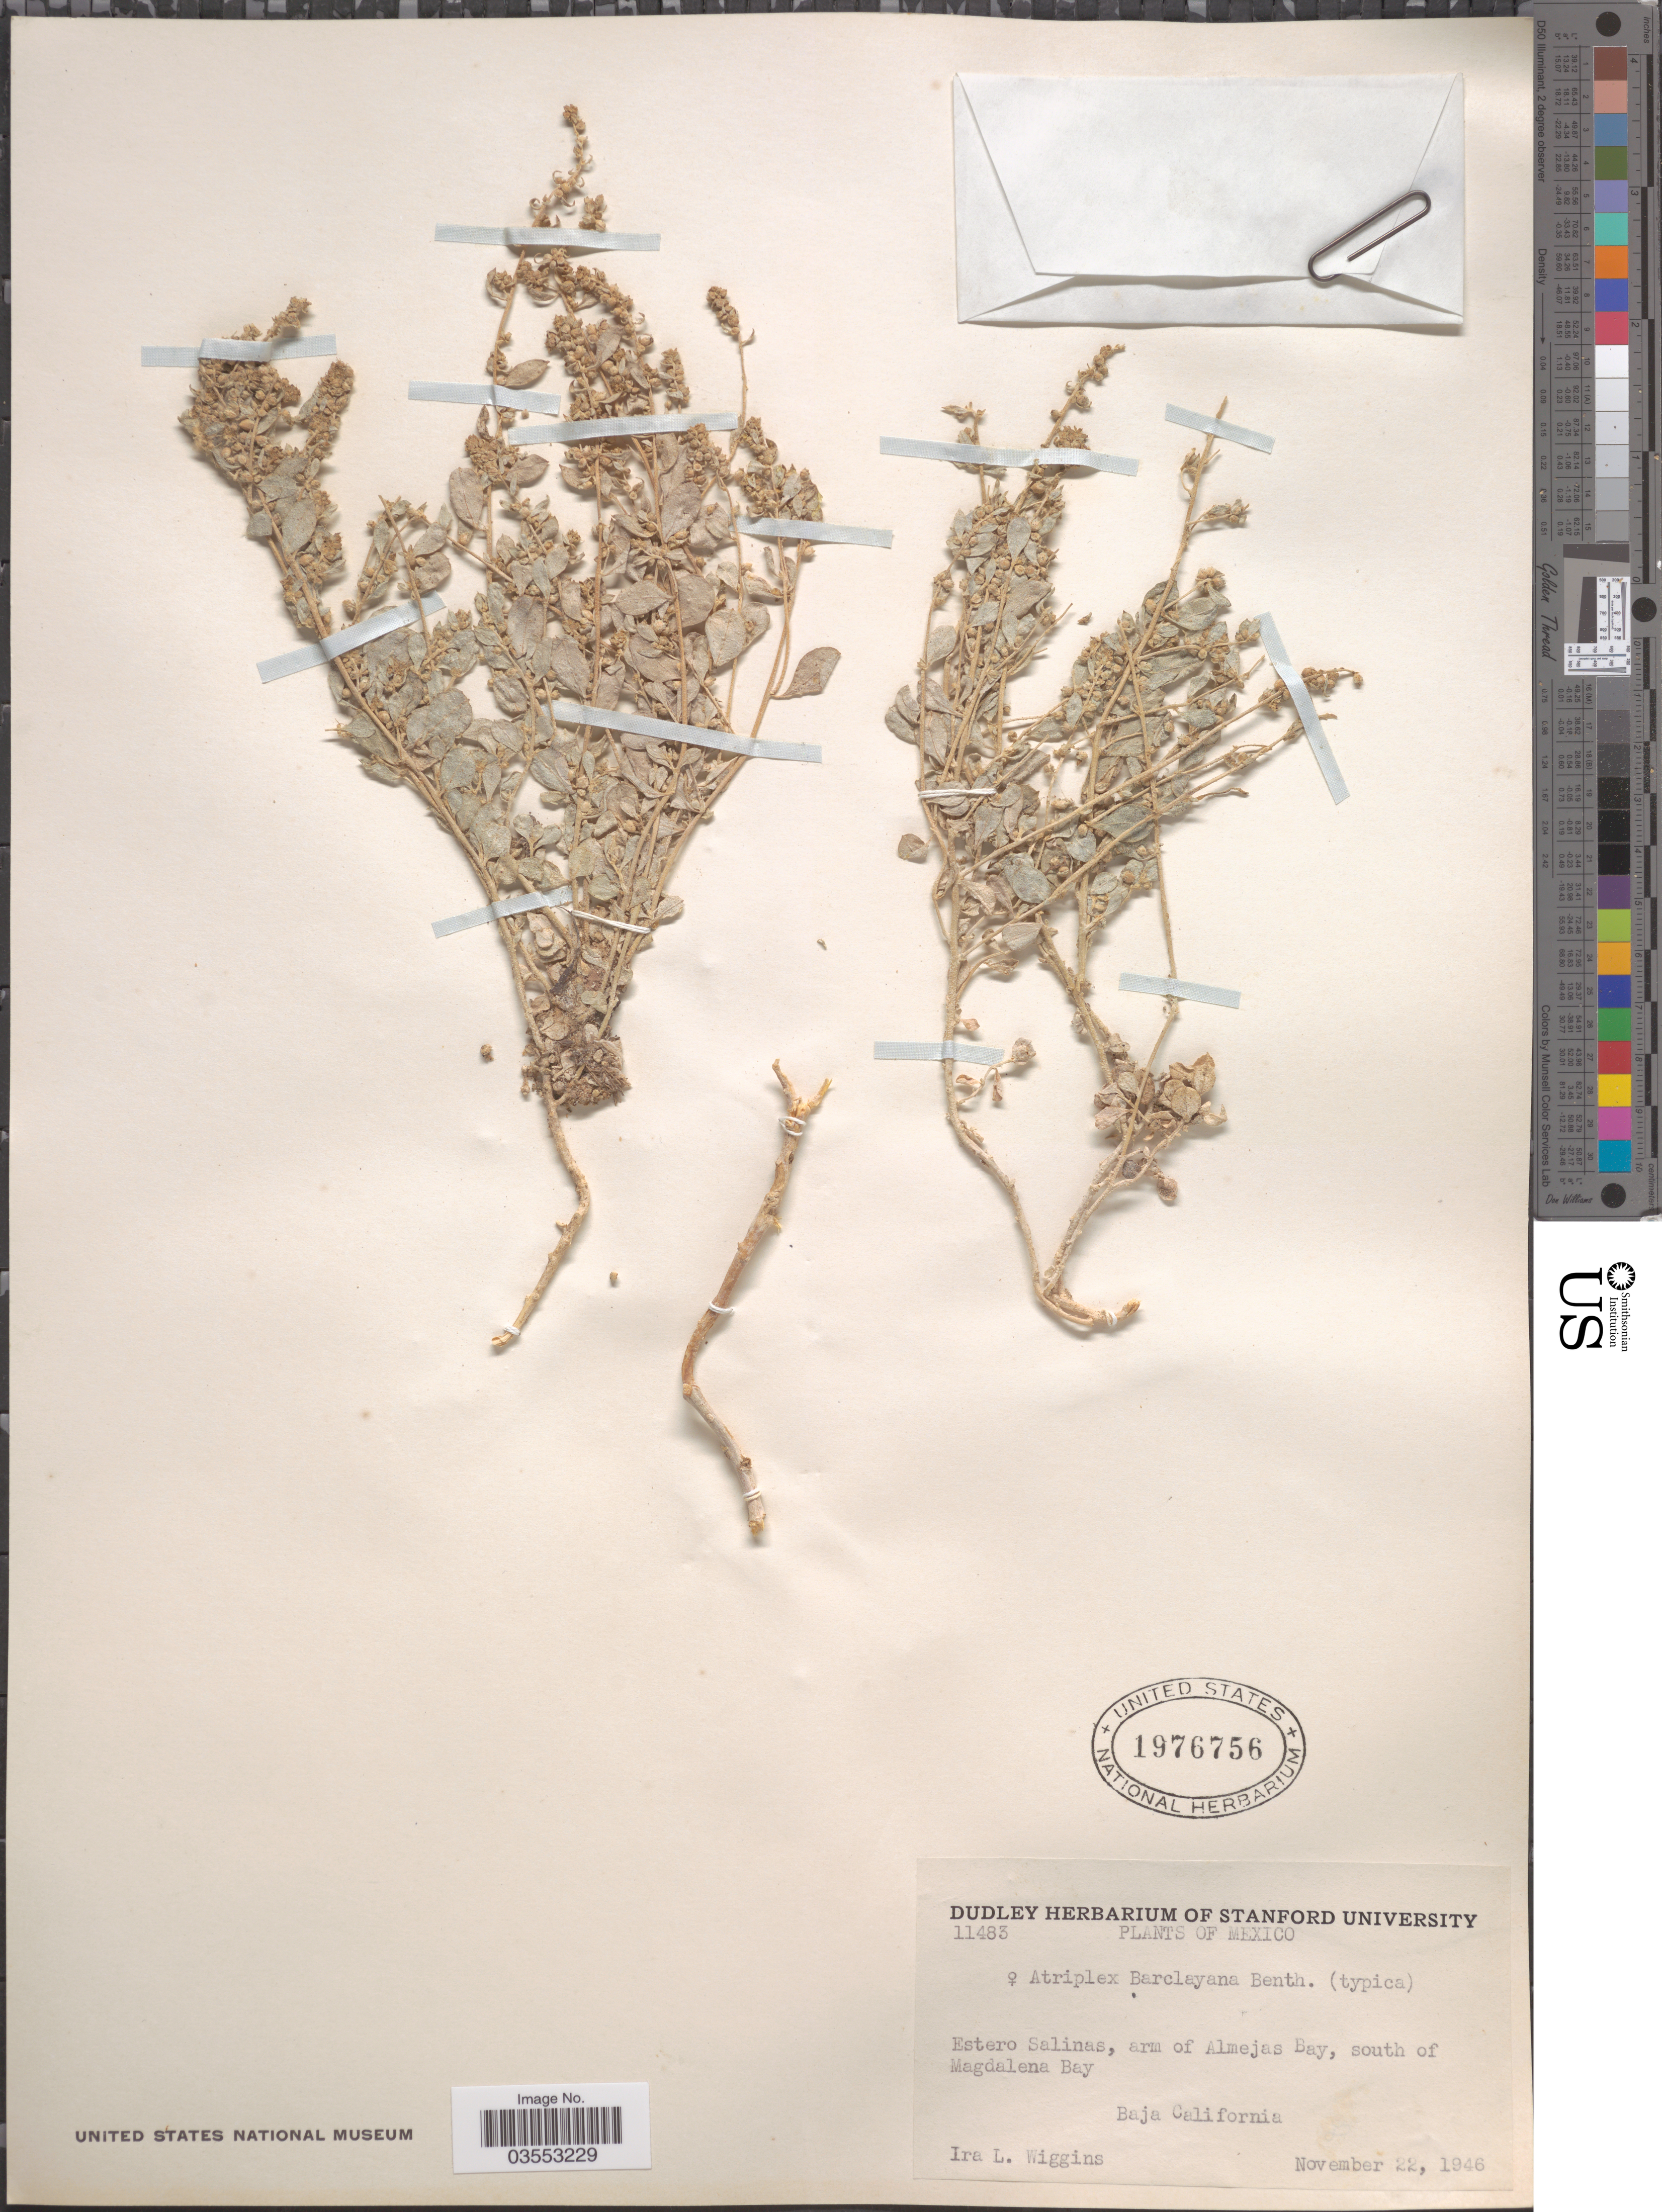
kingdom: Plantae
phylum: Tracheophyta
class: Magnoliopsida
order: Caryophyllales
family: Amaranthaceae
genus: Atriplex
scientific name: Atriplex barclayana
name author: (Benth.) D. Dietr.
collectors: I. L. Wiggins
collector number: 11483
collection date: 1946-11-22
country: Mexico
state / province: Baja California Sur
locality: Estero Salinas, arm of Almejas Bay, south of Magdalena Bay.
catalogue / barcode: US 1976756